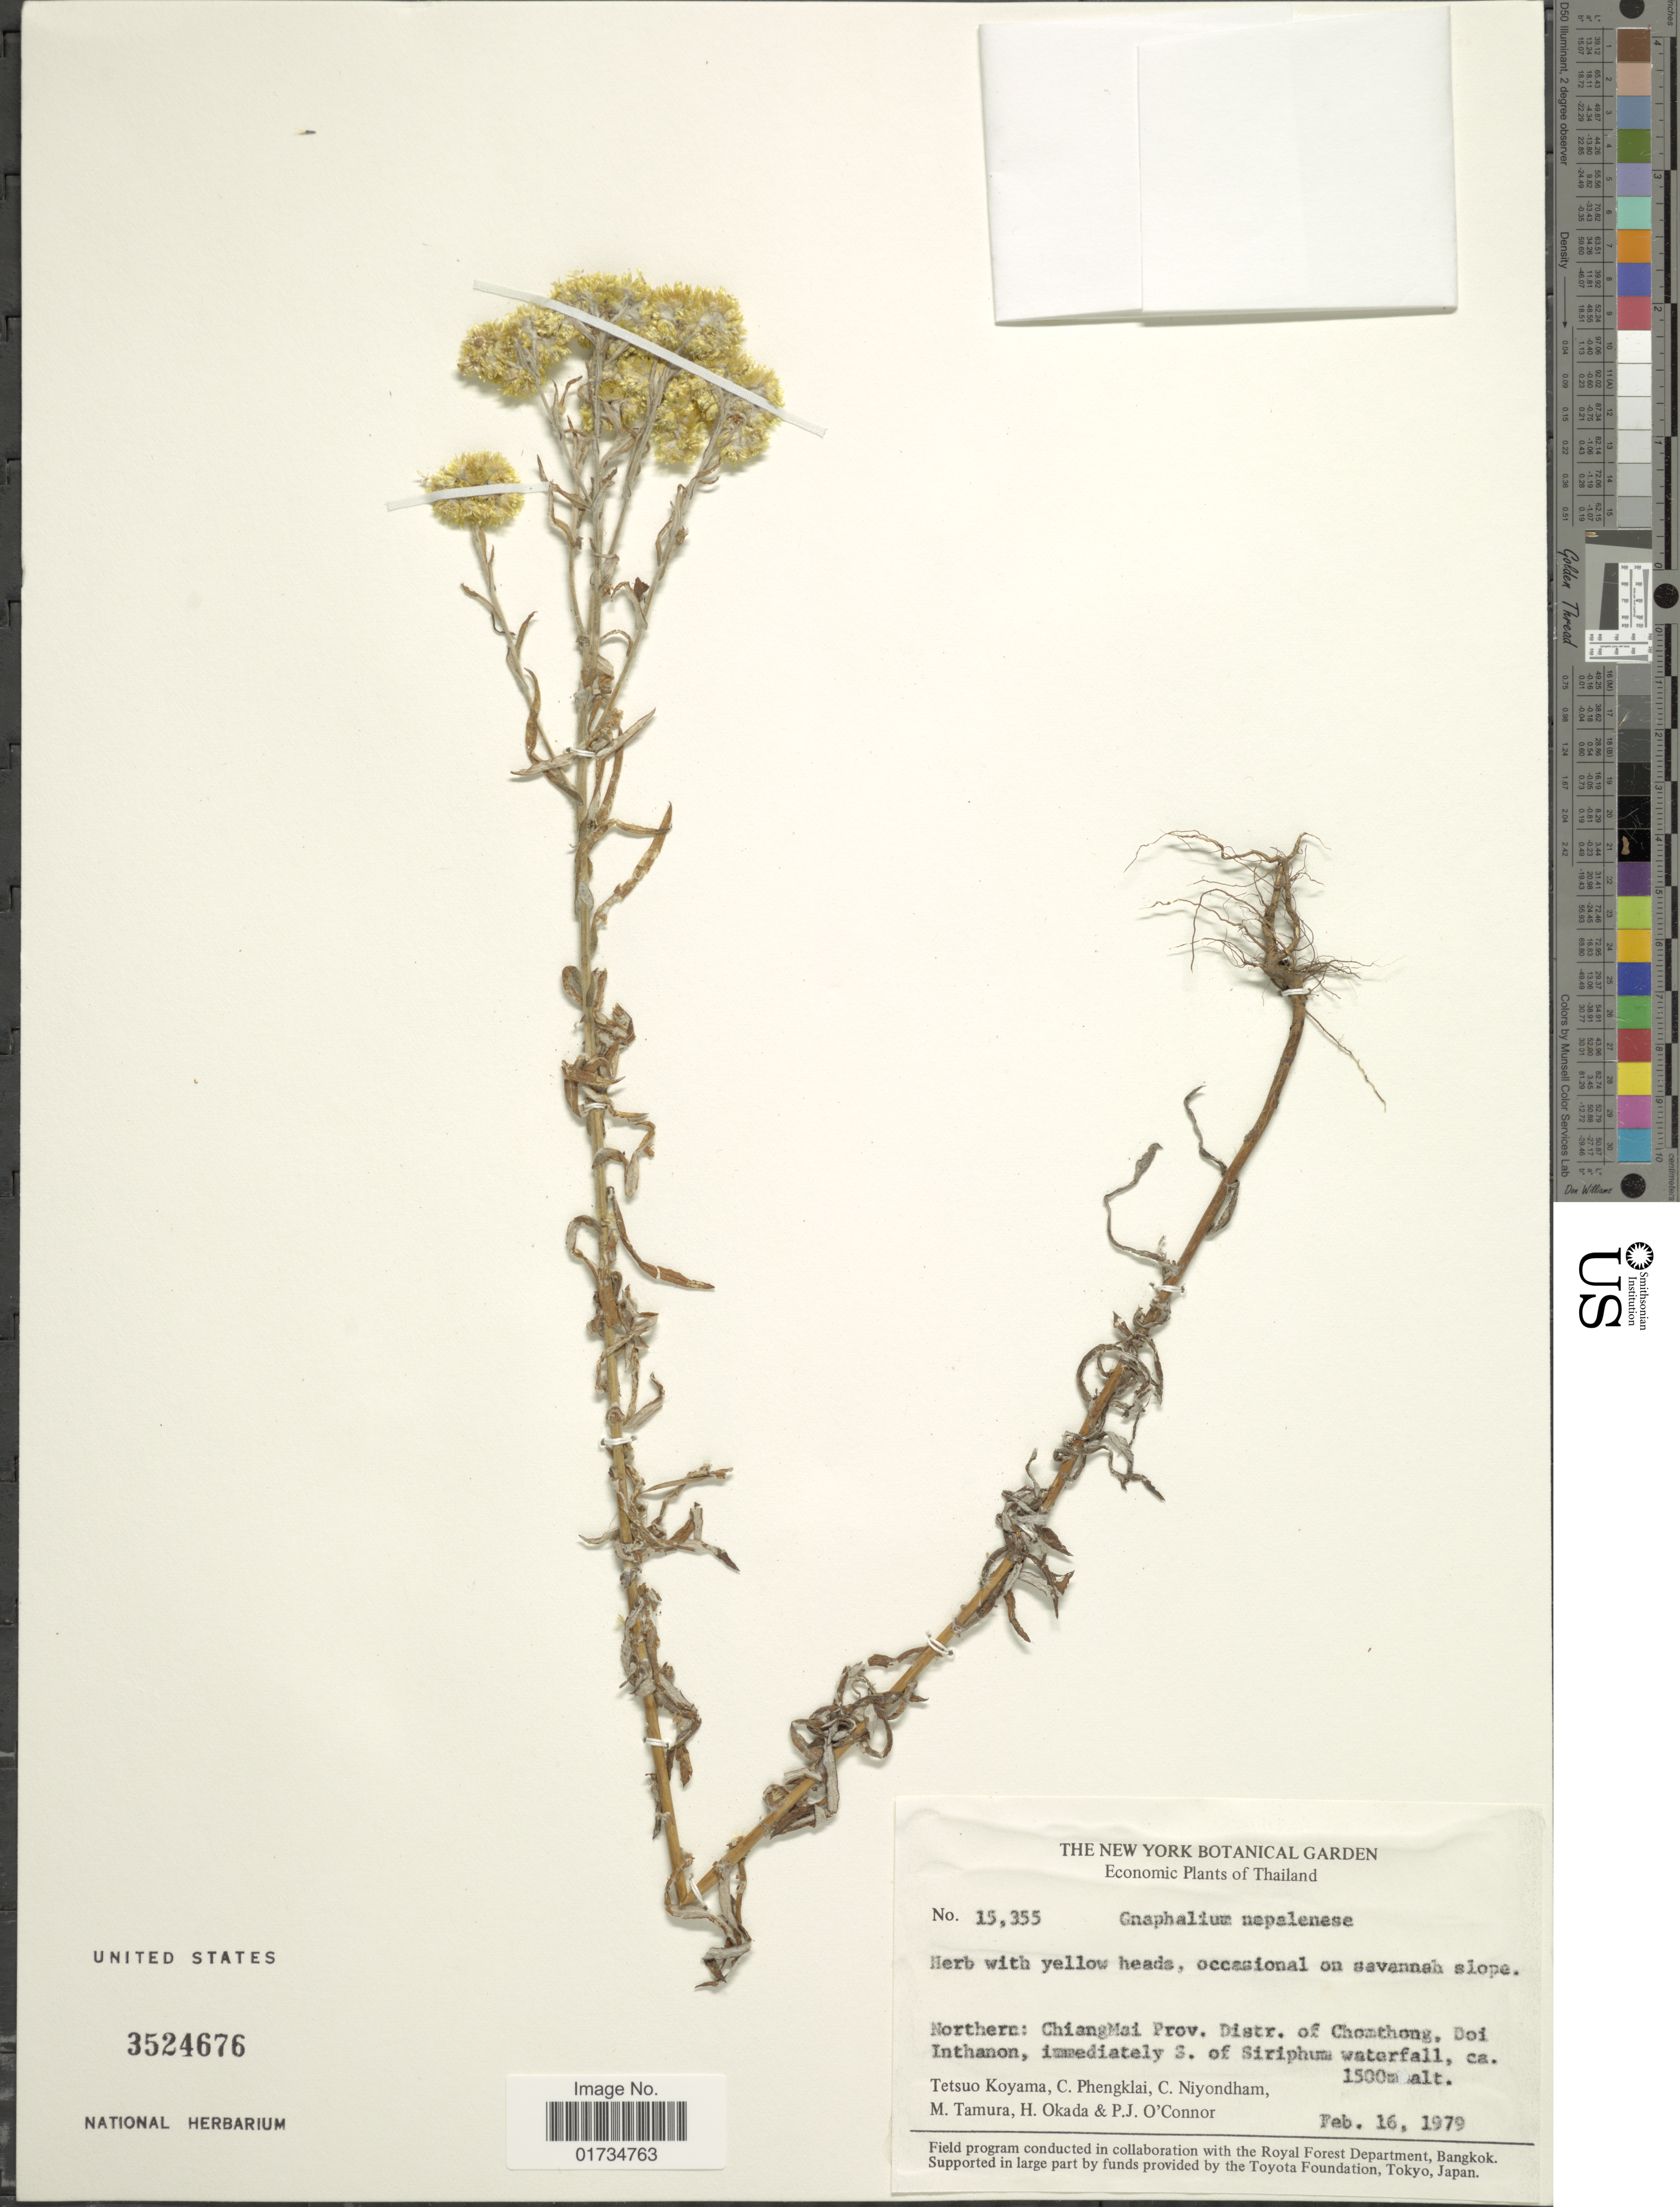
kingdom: Plantae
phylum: Tracheophyta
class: Magnoliopsida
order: Asterales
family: Asteraceae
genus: Pseudognaphalium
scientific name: Pseudognaphalium hypoleucum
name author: (DC.) Hilliard & B.L. Burtt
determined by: Chen, Y. S.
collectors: T. Koyama, C. Phengklai, C. Niyondham, M. Tamura & et al.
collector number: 15355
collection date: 1979-02-16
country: Thailand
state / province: Chiang Mai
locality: Thailand. Northern: ChiangMai Prov. Distr. of Chomthong. Doi Inthanon, immediately S. of Siriphum waterfall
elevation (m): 1500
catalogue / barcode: US 3524676